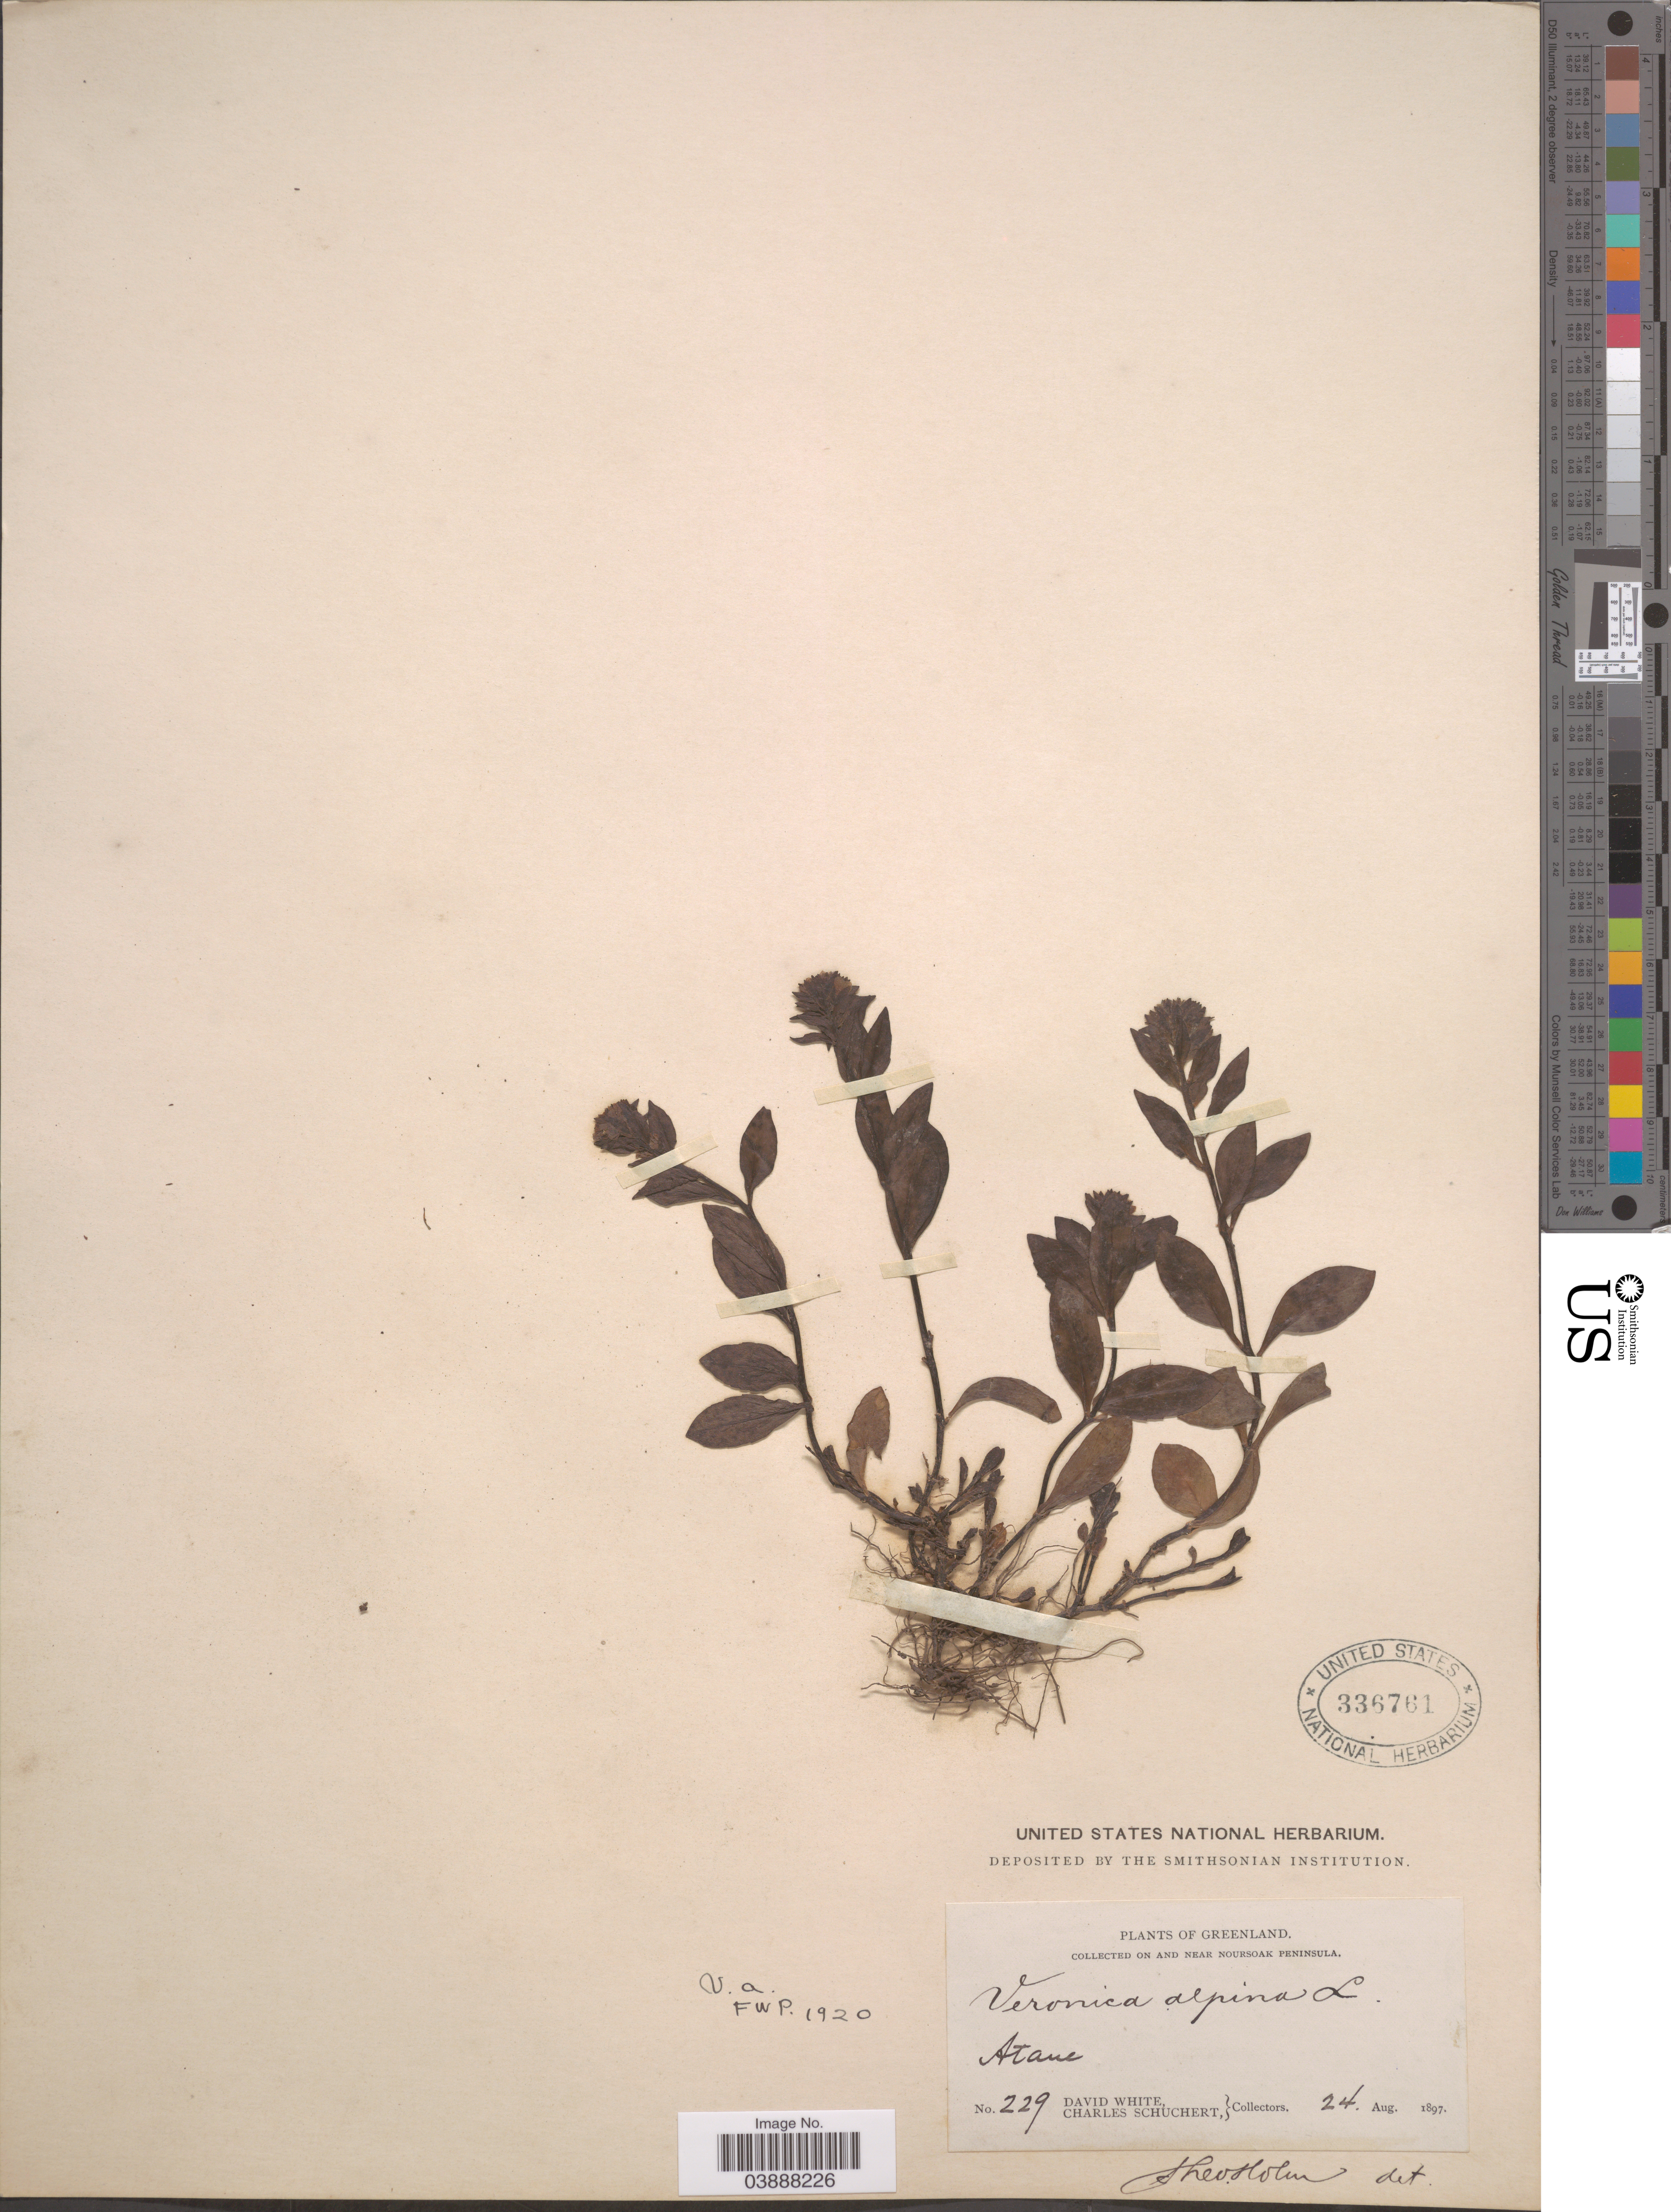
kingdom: Plantae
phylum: Tracheophyta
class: Magnoliopsida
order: Lamiales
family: Plantaginaceae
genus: Veronica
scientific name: Veronica wormskjoldii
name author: Roem. & Schult.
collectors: D. White & C. Schuchert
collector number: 229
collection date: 1897-08-24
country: Greenland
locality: On and near Noursoak Peninsula. Atane.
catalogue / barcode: US 336761